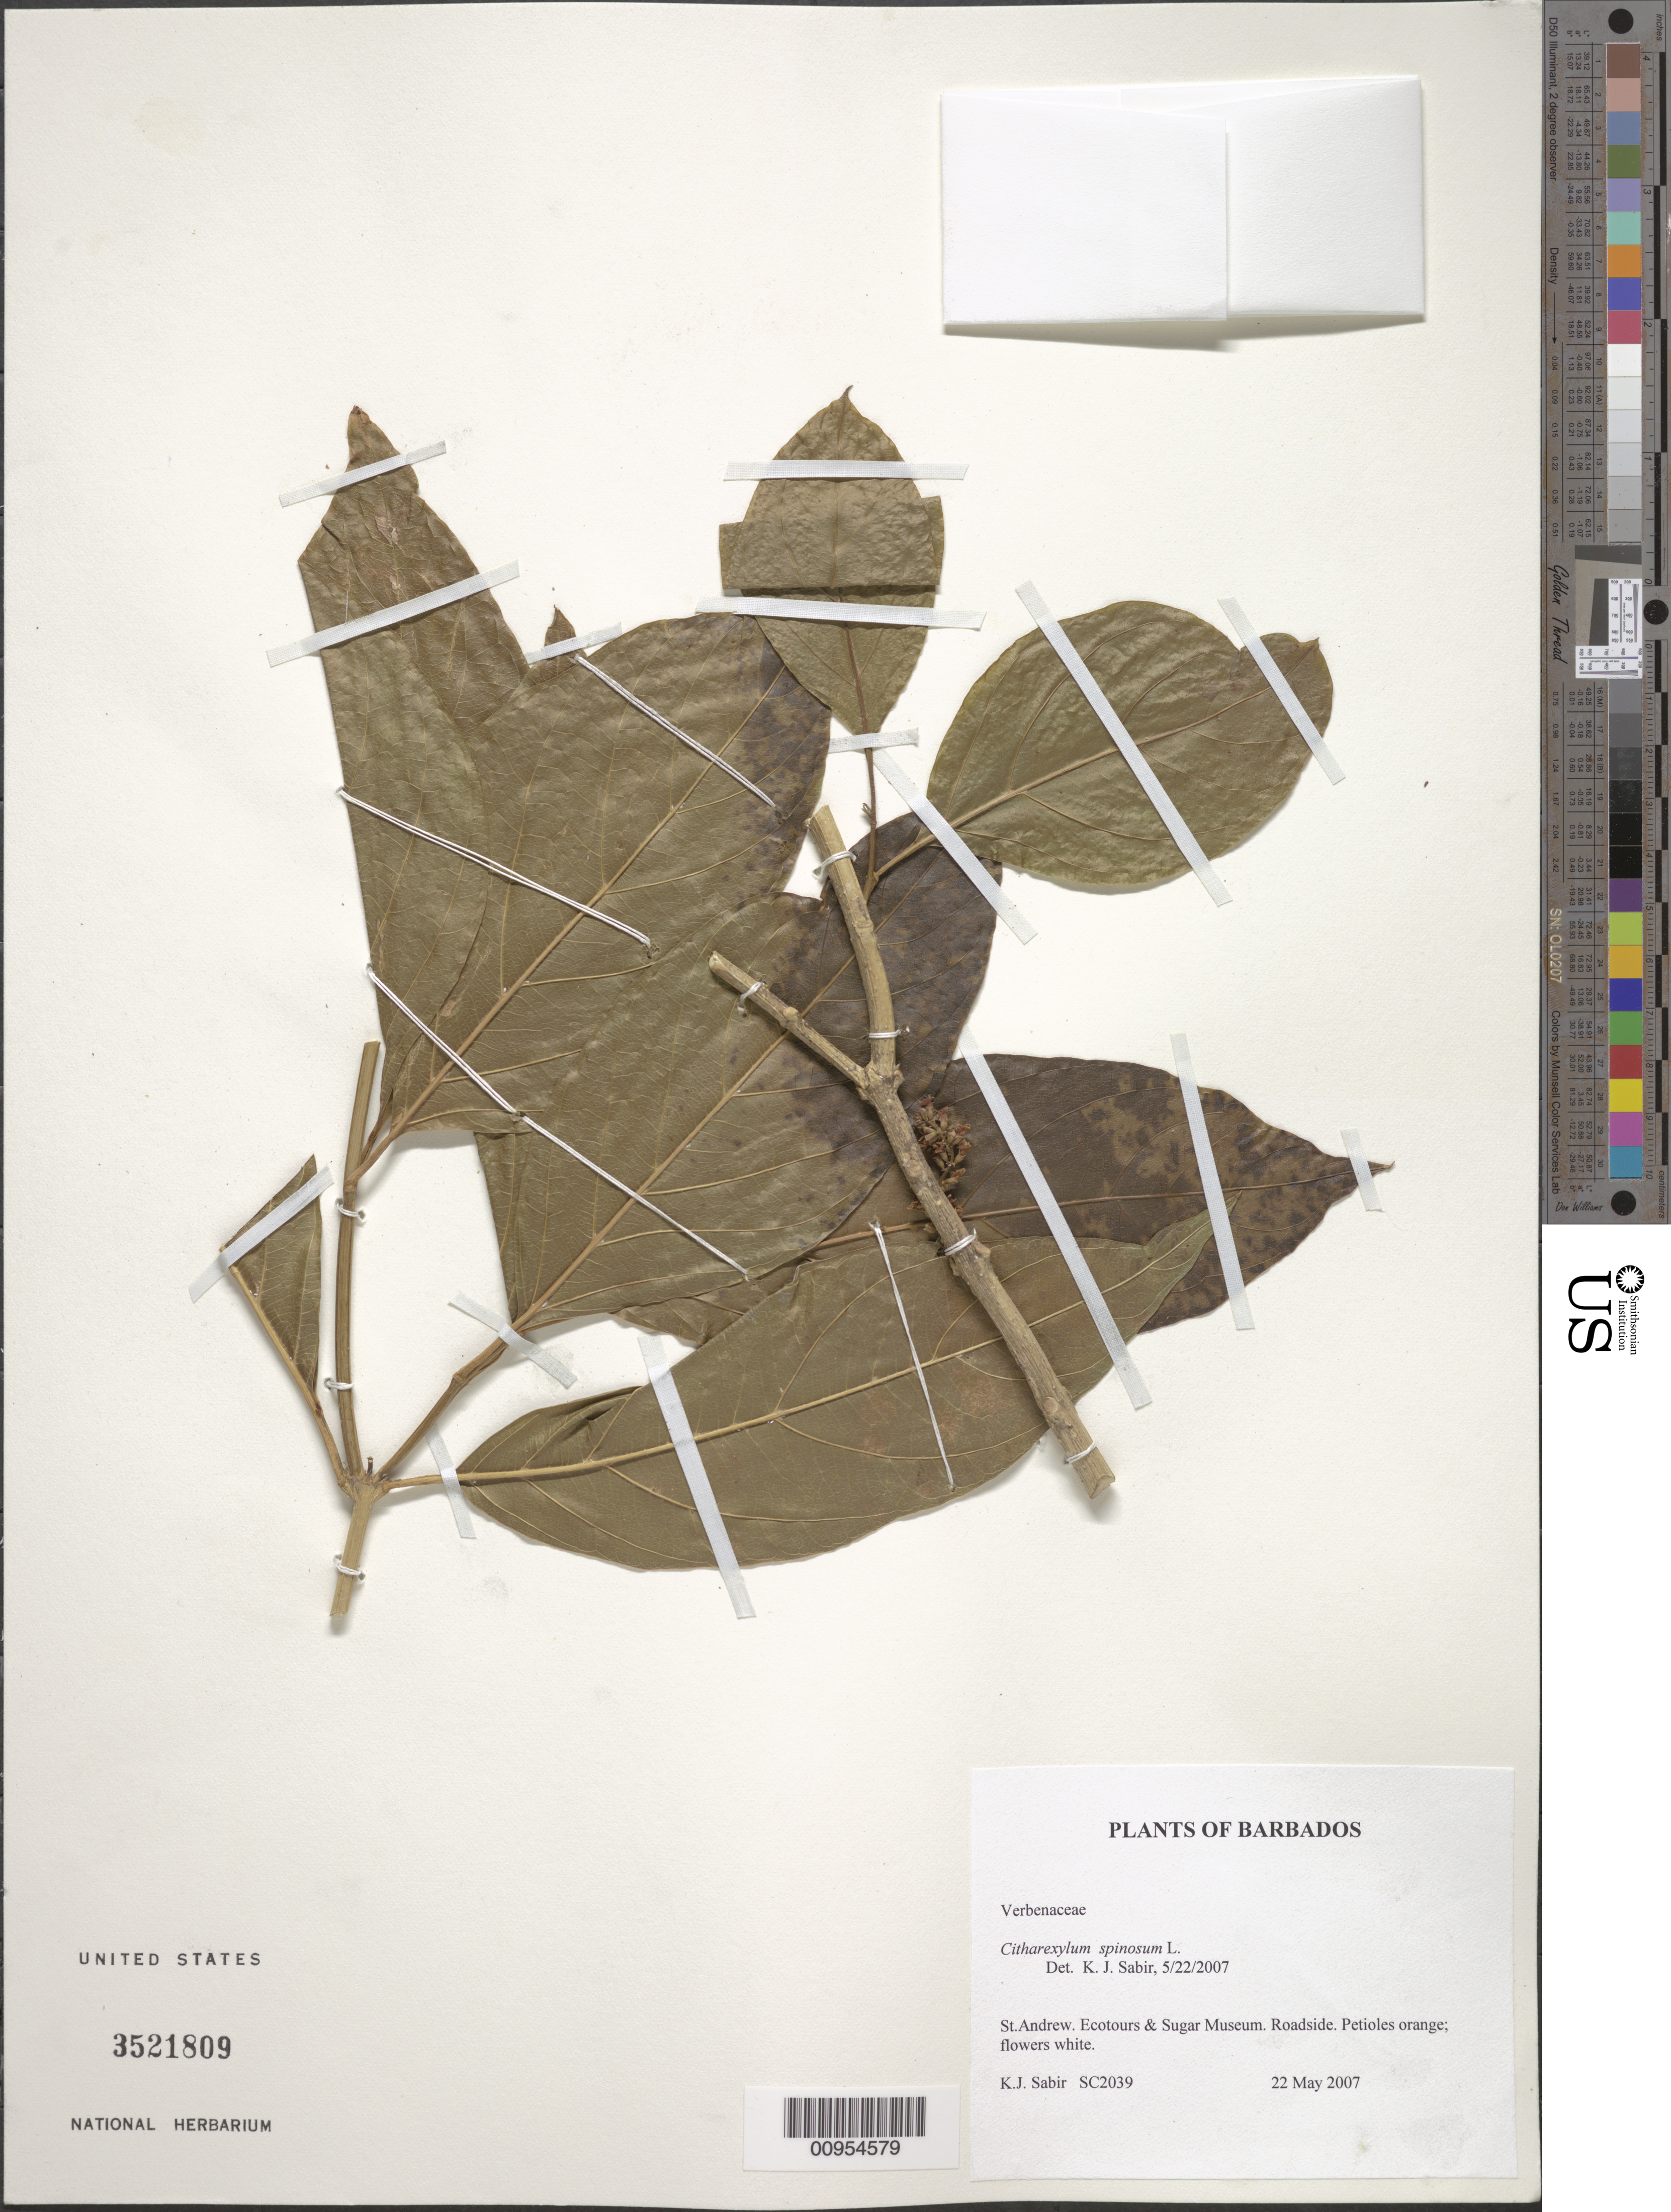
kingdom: Plantae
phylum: Tracheophyta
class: Magnoliopsida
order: Lamiales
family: Verbenaceae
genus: Citharexylum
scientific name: Citharexylum spinosum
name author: L.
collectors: K. Sabir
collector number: SC 2039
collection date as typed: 22 May 2007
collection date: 2007-05-22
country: Barbados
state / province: Saint Andrew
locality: Ecotours & Sugar Museum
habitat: Roadside.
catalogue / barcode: US 3521809